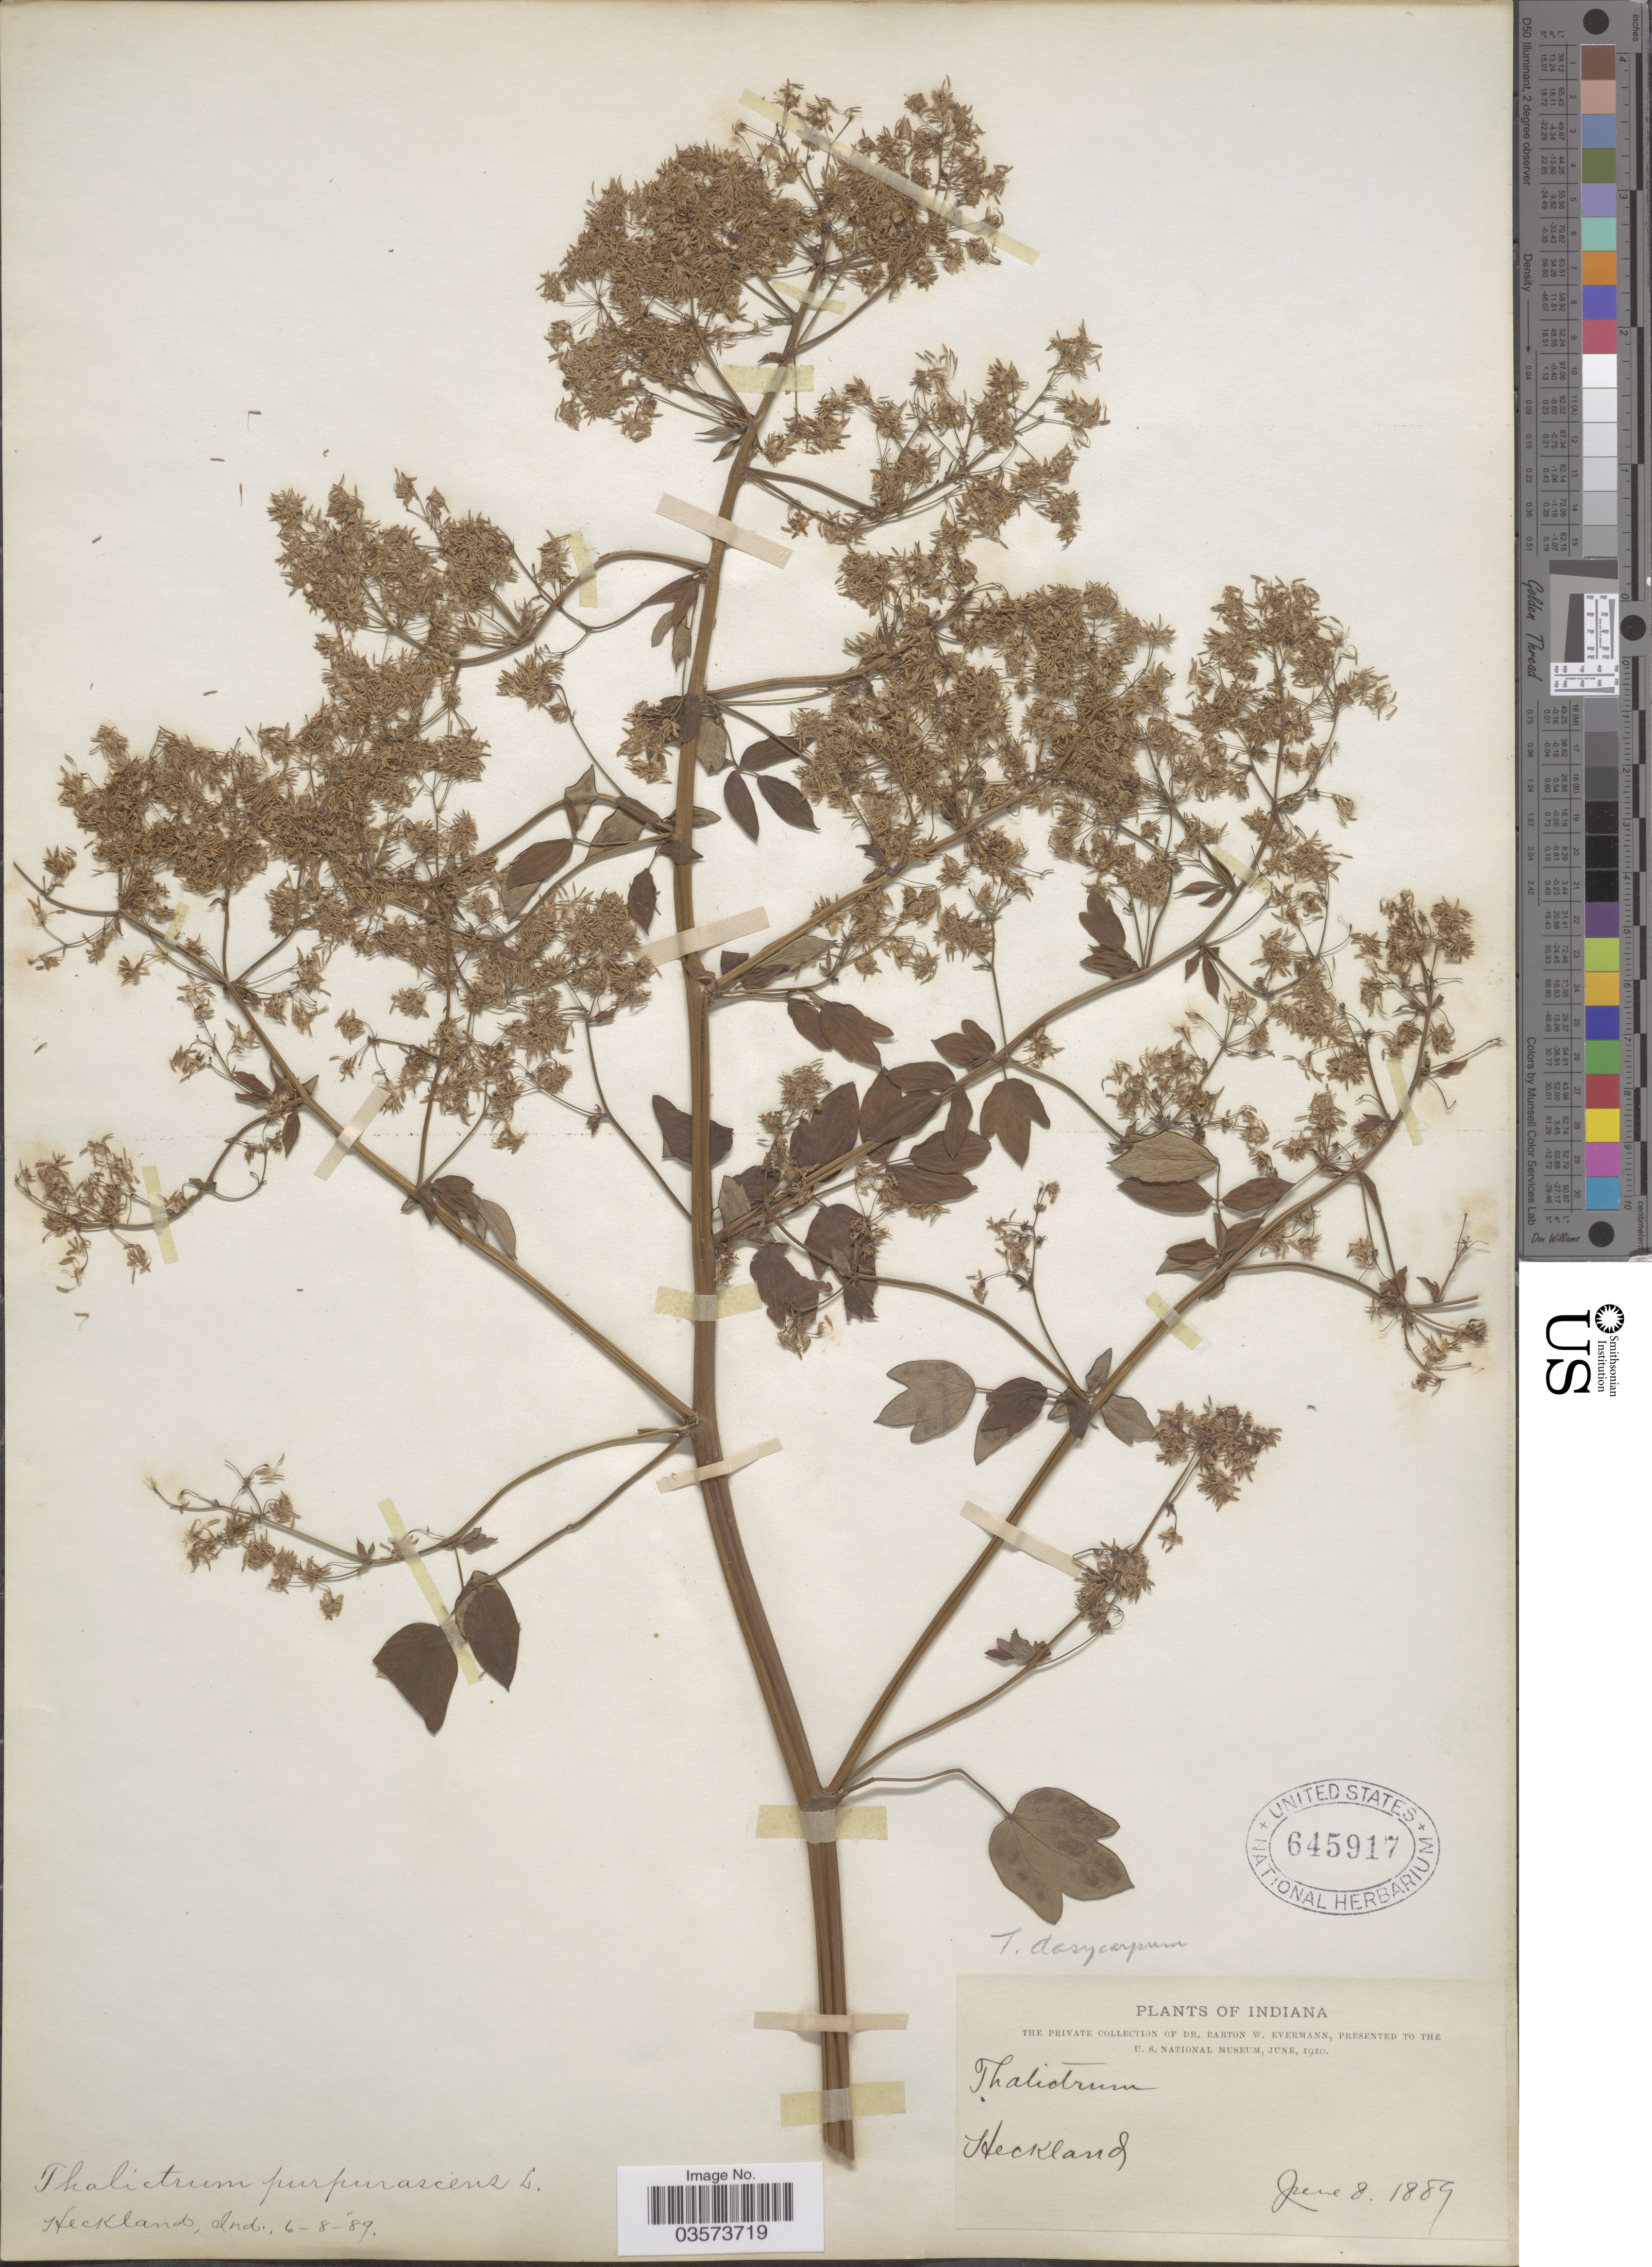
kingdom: Plantae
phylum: Tracheophyta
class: Magnoliopsida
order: Ranunculales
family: Ranunculaceae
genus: Thalictrum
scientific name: Thalictrum dasycarpum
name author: Fisch. & Avé-Lall.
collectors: B. W. Evermann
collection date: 1889-06-08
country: United States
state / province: Indiana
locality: Heckland.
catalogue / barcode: US 645917